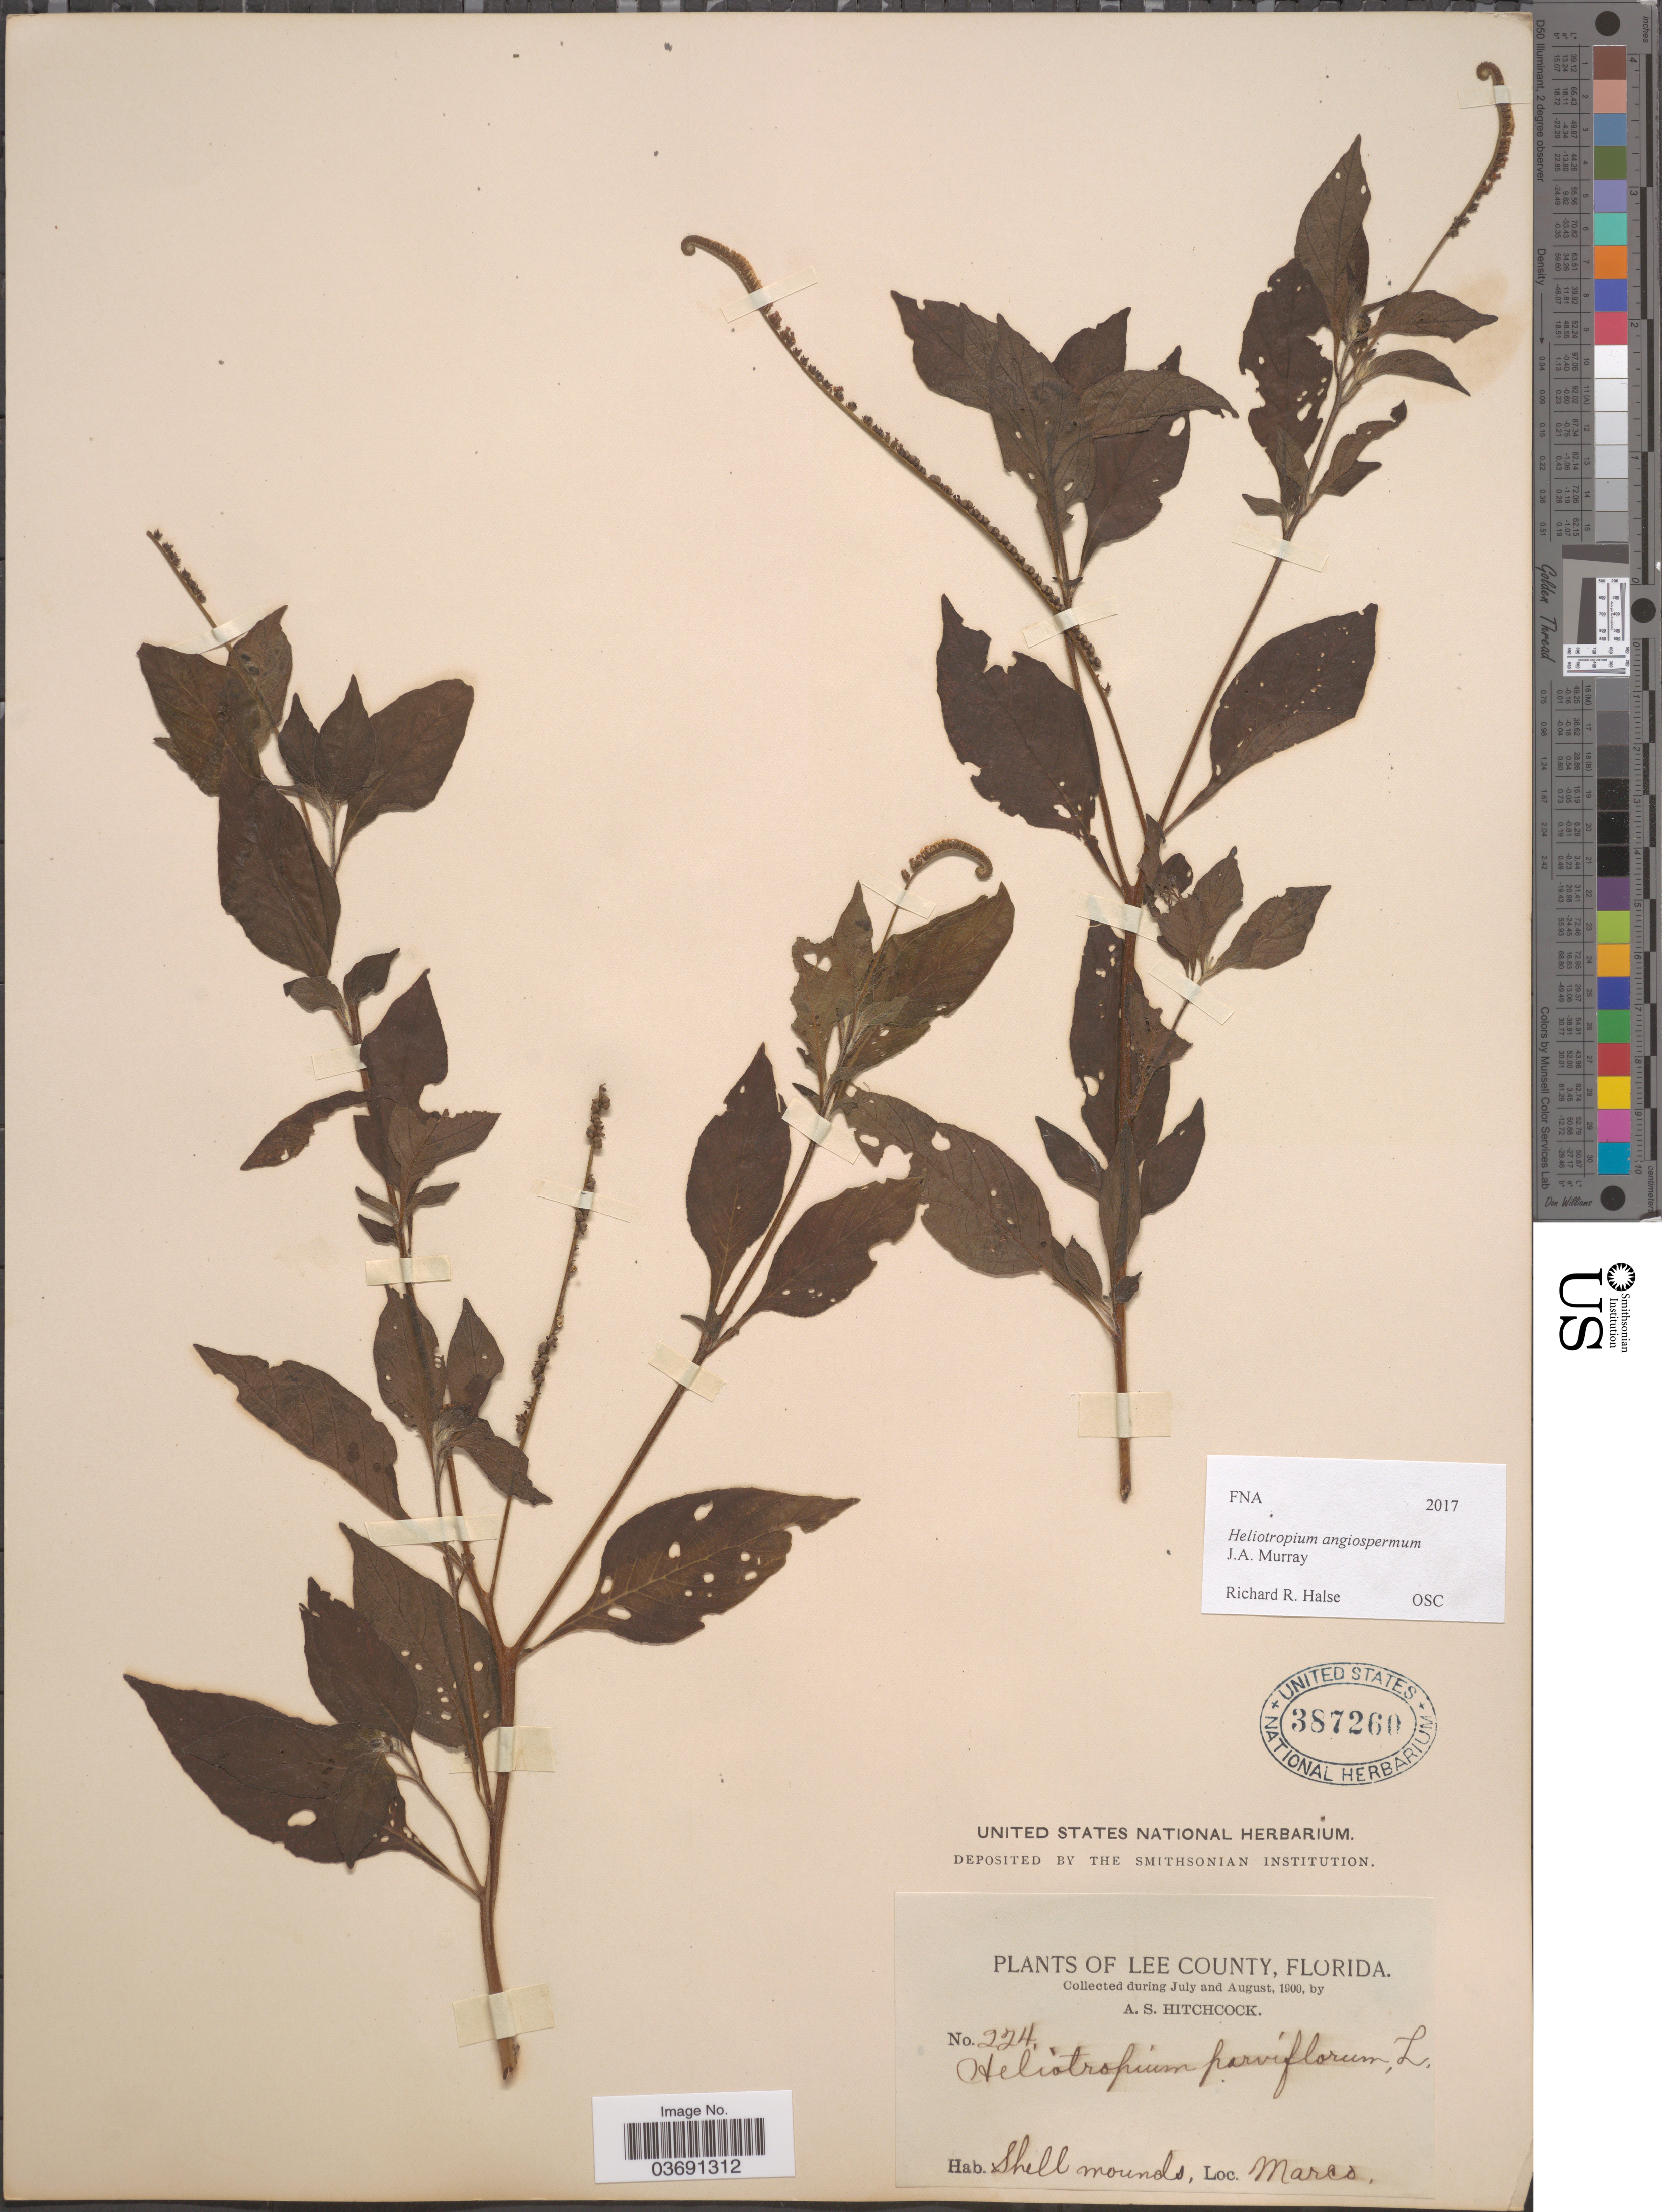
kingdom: Plantae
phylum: Tracheophyta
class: Magnoliopsida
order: Boraginales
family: Heliotropiaceae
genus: Heliotropium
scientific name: Heliotropium angiospermum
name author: Murray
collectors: A. S. Hitchcock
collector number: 224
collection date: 1900-07/1900-08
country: United States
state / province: Florida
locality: Lee County. Shell mounds, Marco.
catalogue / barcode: US 387260